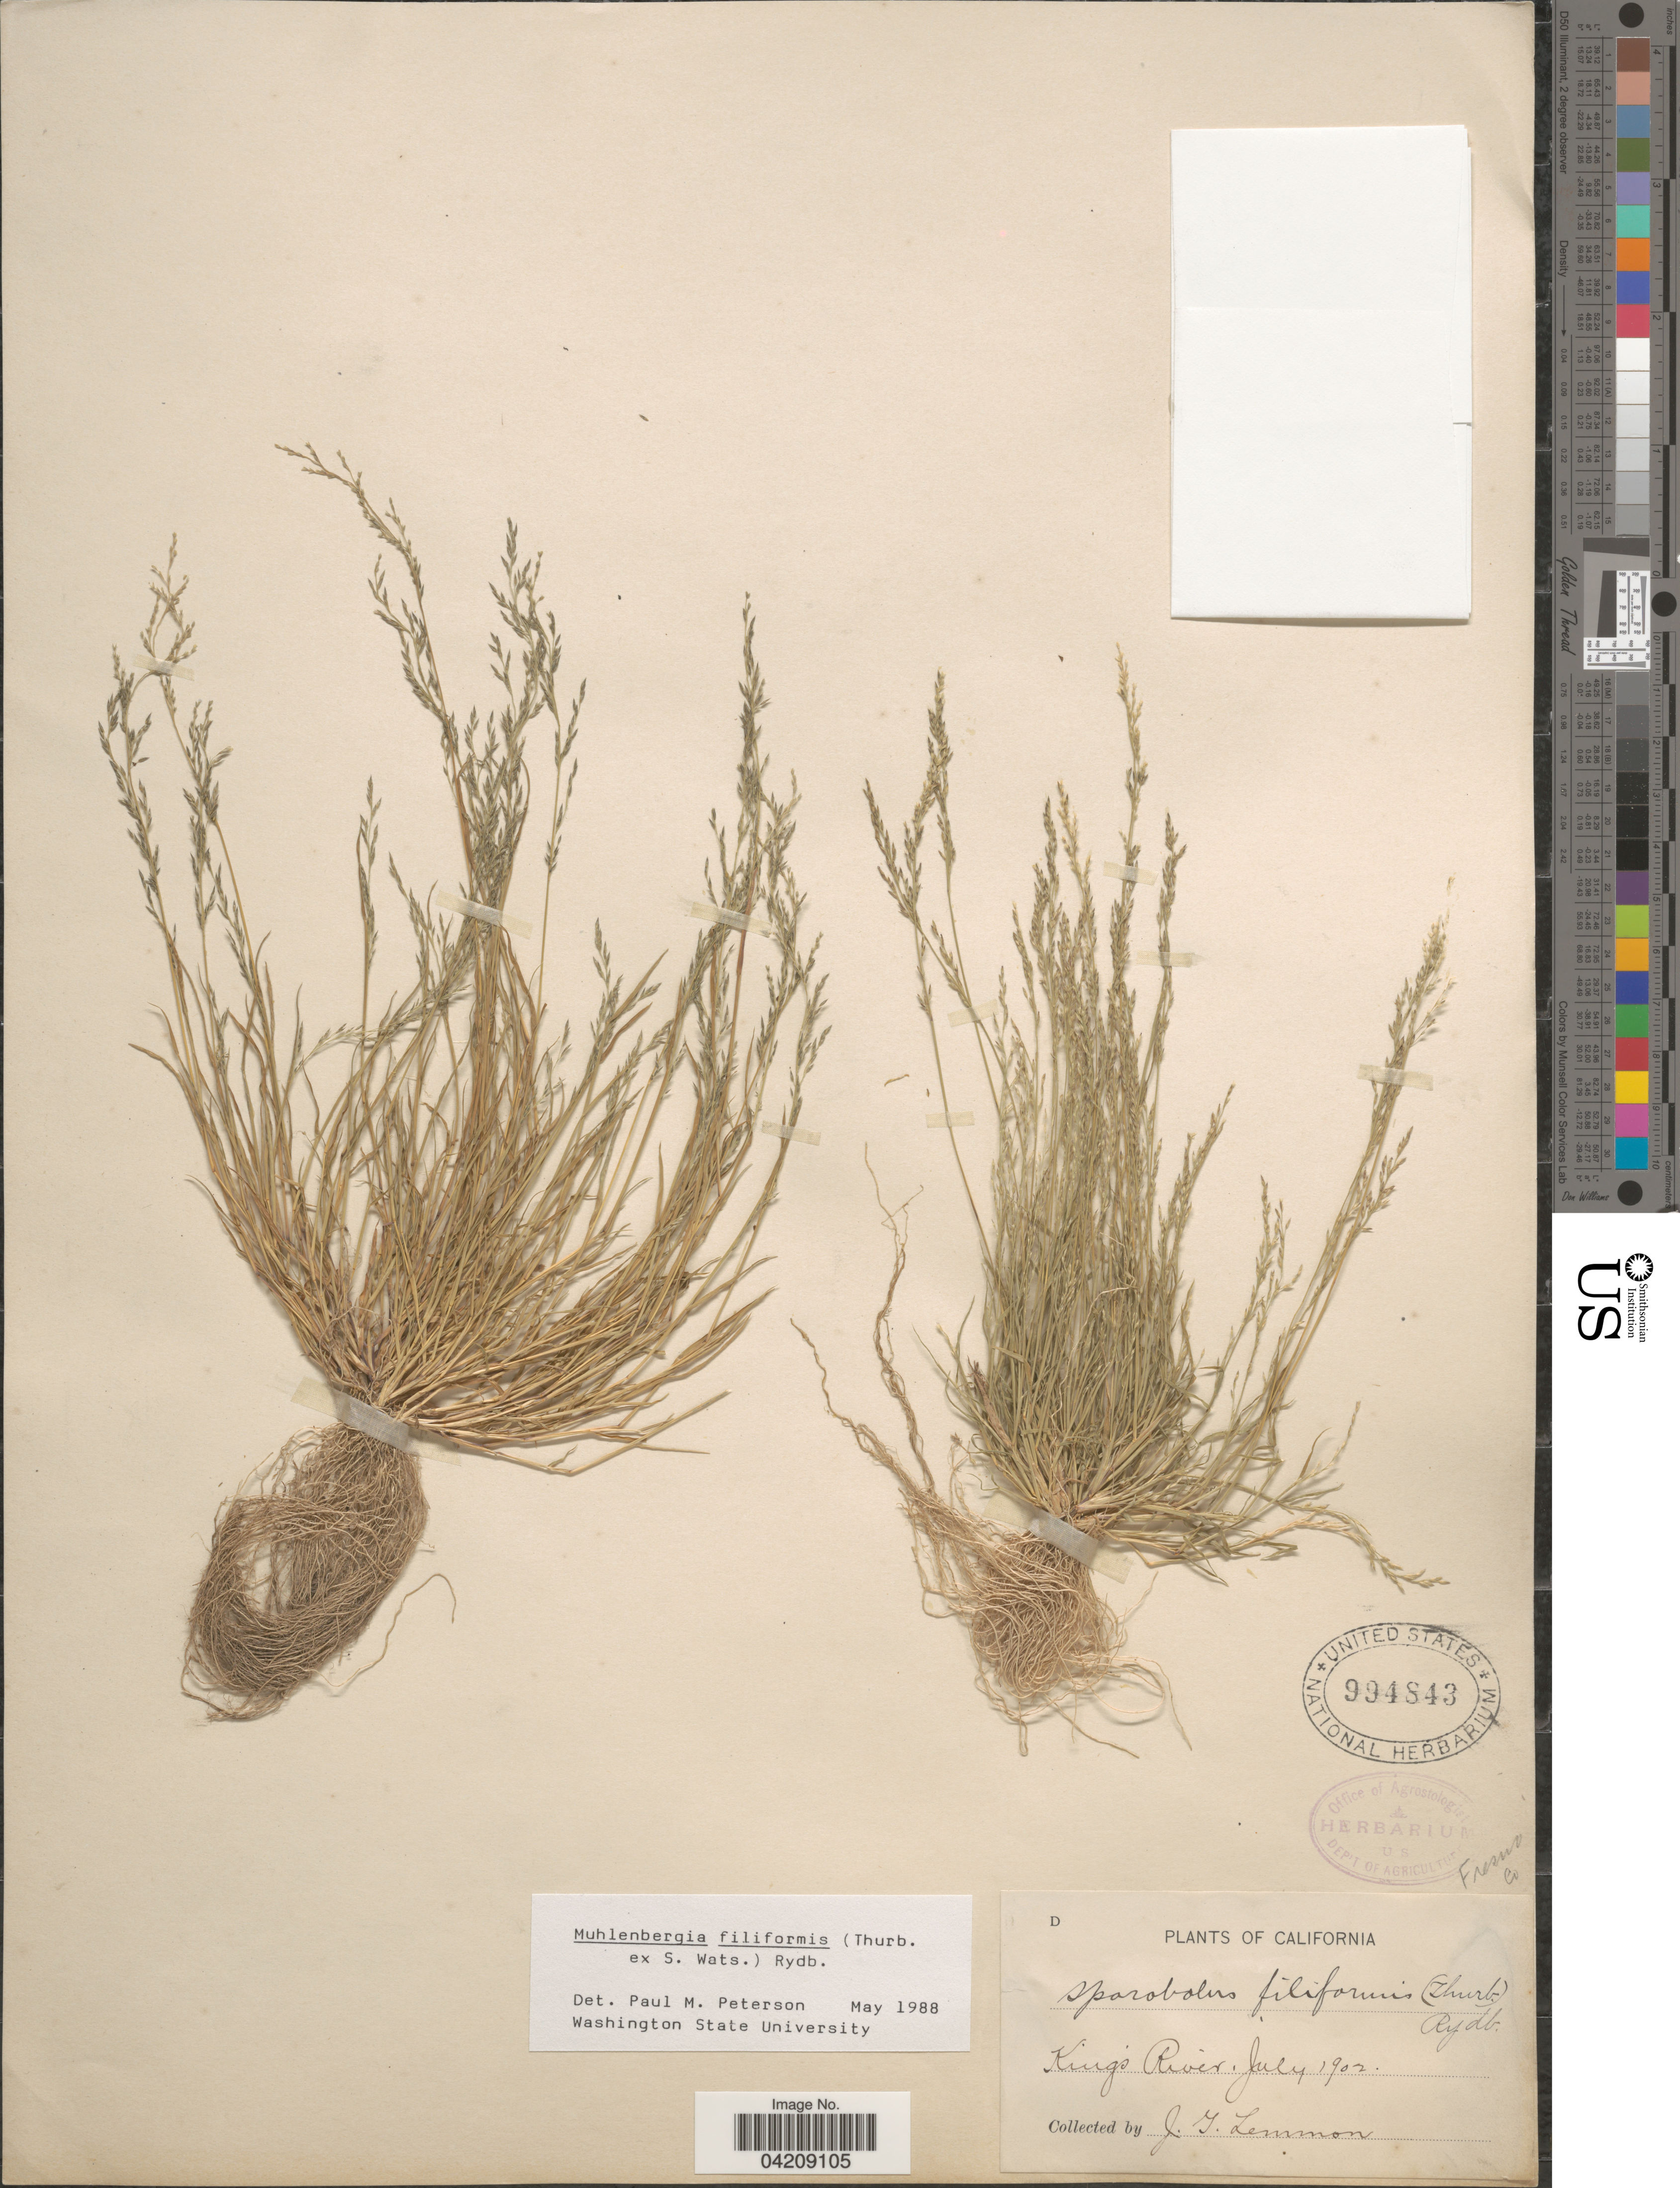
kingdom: Plantae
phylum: Tracheophyta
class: Liliopsida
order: Poales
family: Poaceae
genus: Muhlenbergia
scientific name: Muhlenbergia filiformis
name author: (Thurb. ex S. Watson) Rydb.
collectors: J. Lemmon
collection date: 1902-07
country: United States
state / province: California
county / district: Fresno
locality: Fresno Co. King's River.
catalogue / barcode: US 994843